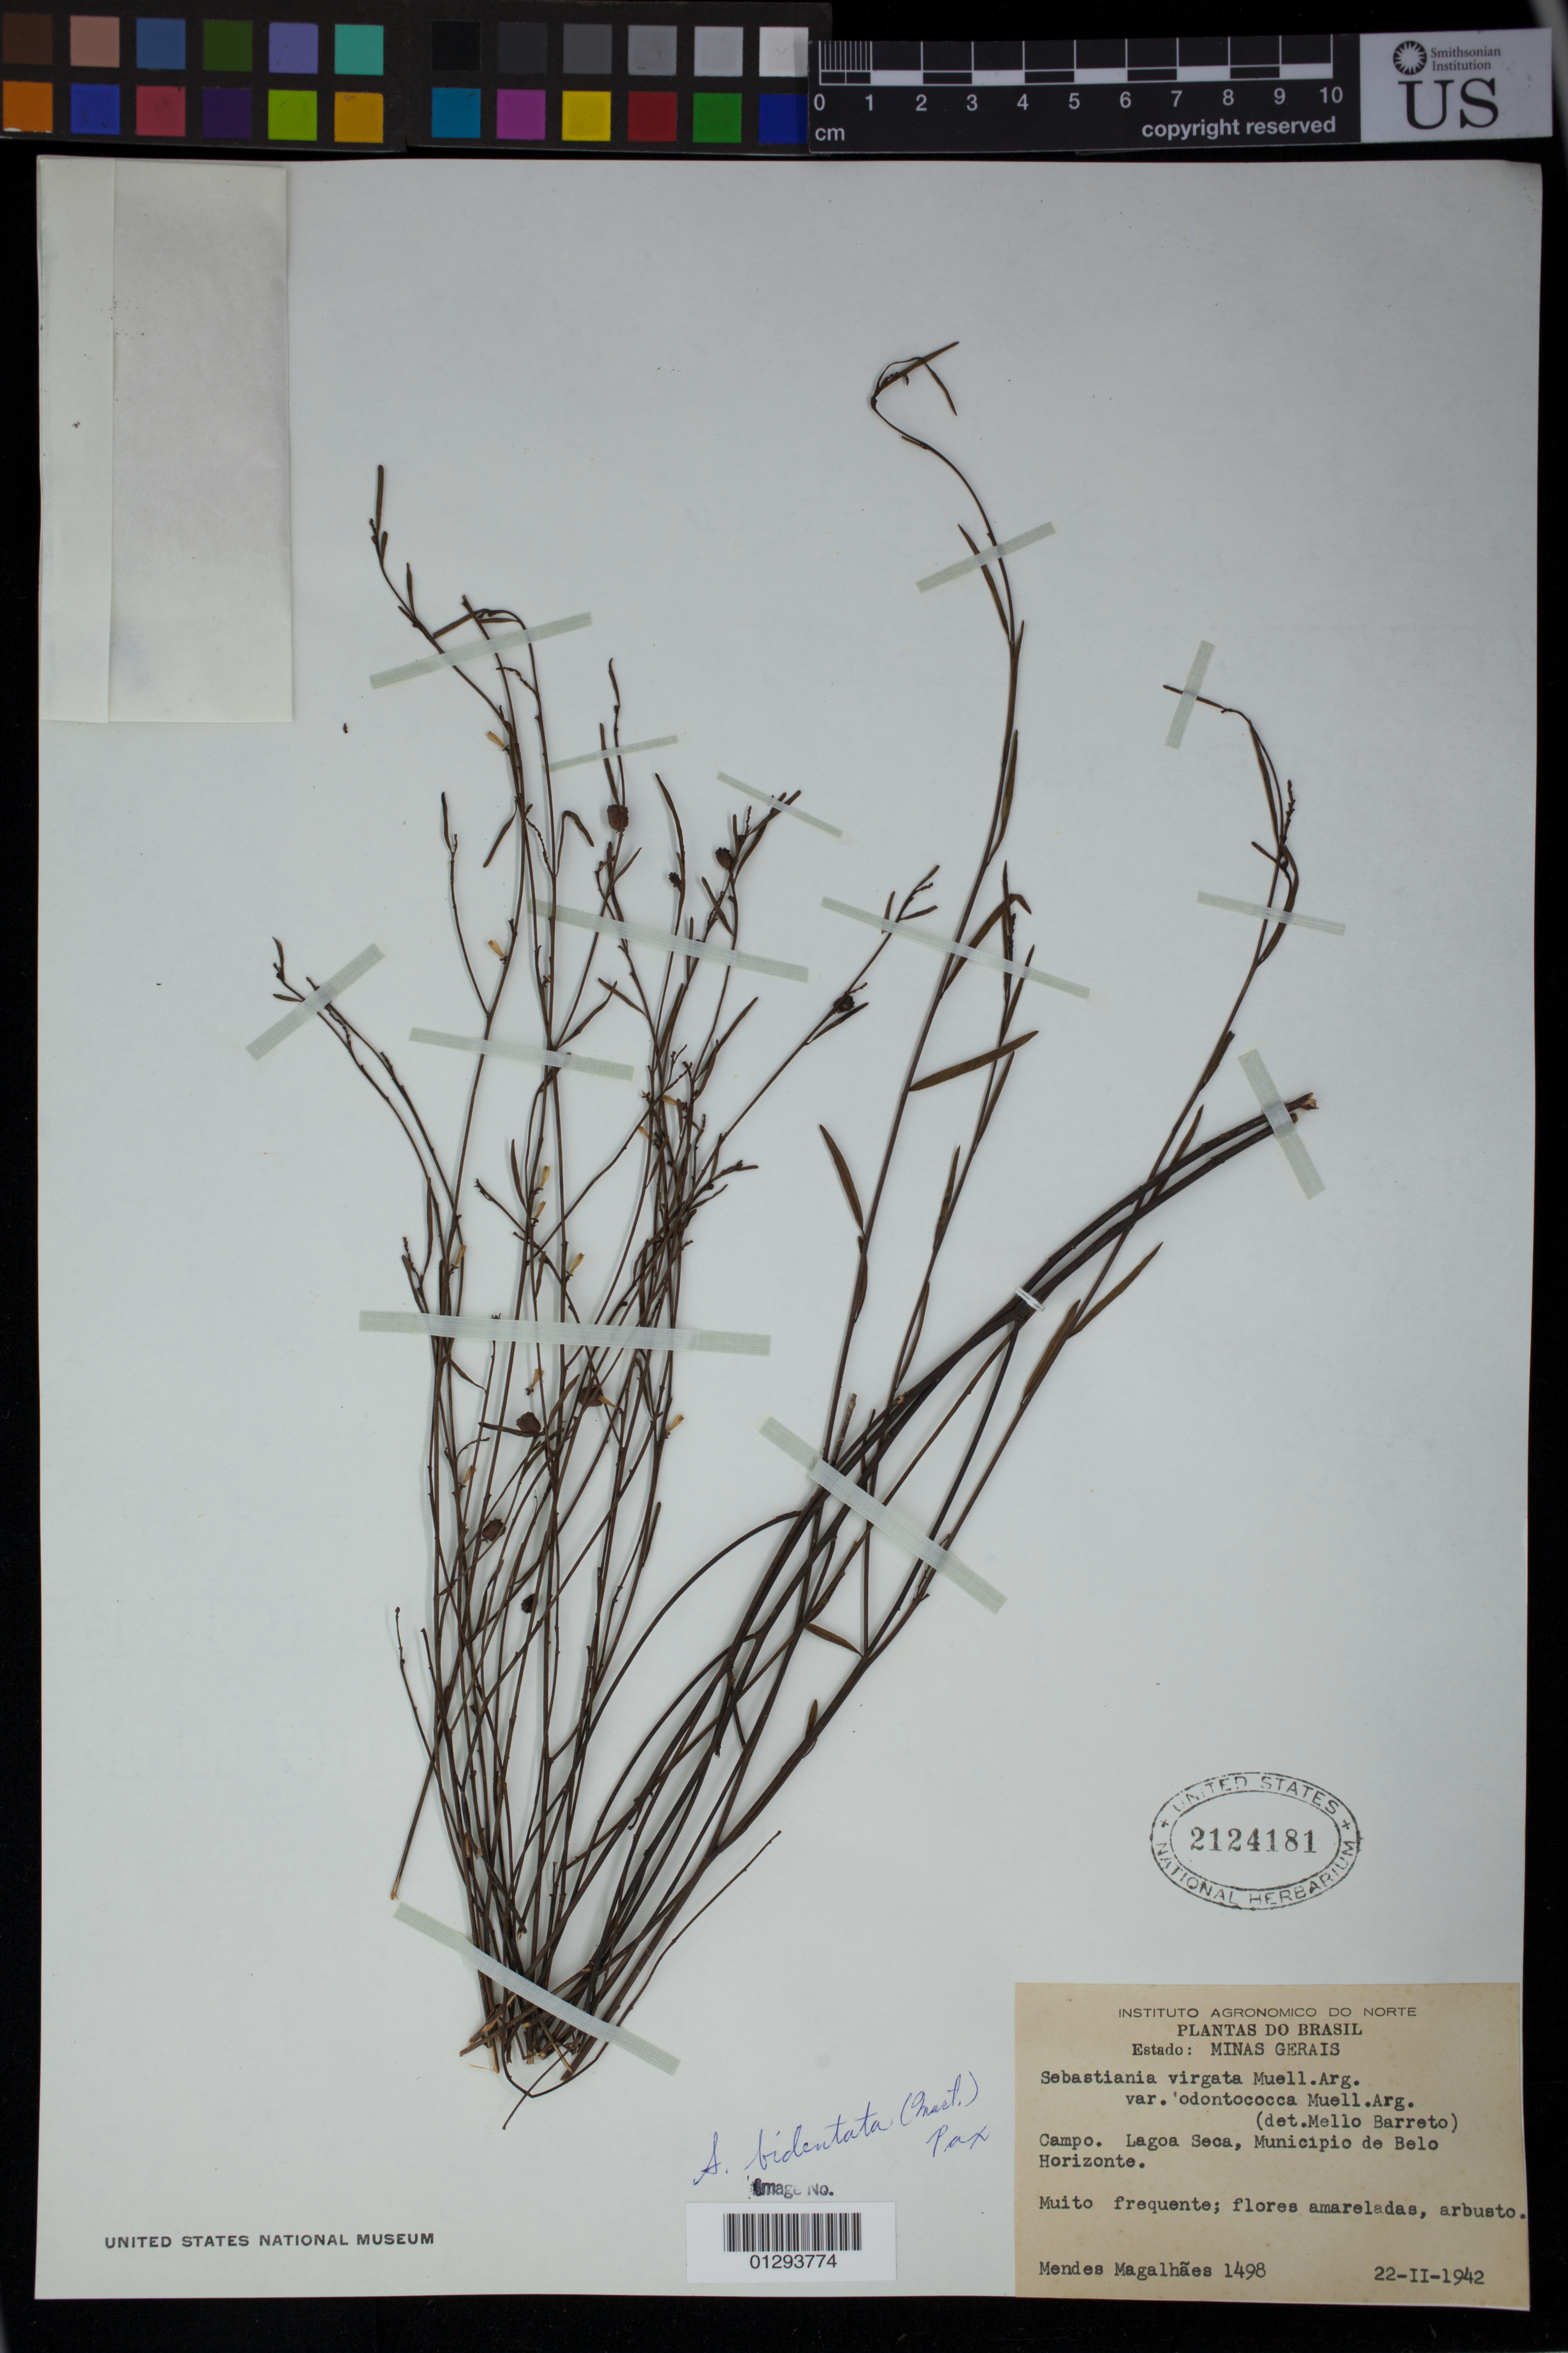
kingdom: Plantae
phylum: Tracheophyta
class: Magnoliopsida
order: Malpighiales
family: Euphorbiaceae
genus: Sebastiania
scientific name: Sebastiania bidentata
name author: (Mart. & Zucc.) Pax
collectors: M. Magalhães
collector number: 1498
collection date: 1942-02-22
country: Brazil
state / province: Minas Gerais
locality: Campo. Lagoa Seca, Municipio de Belo Horizonte.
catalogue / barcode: US 2124181